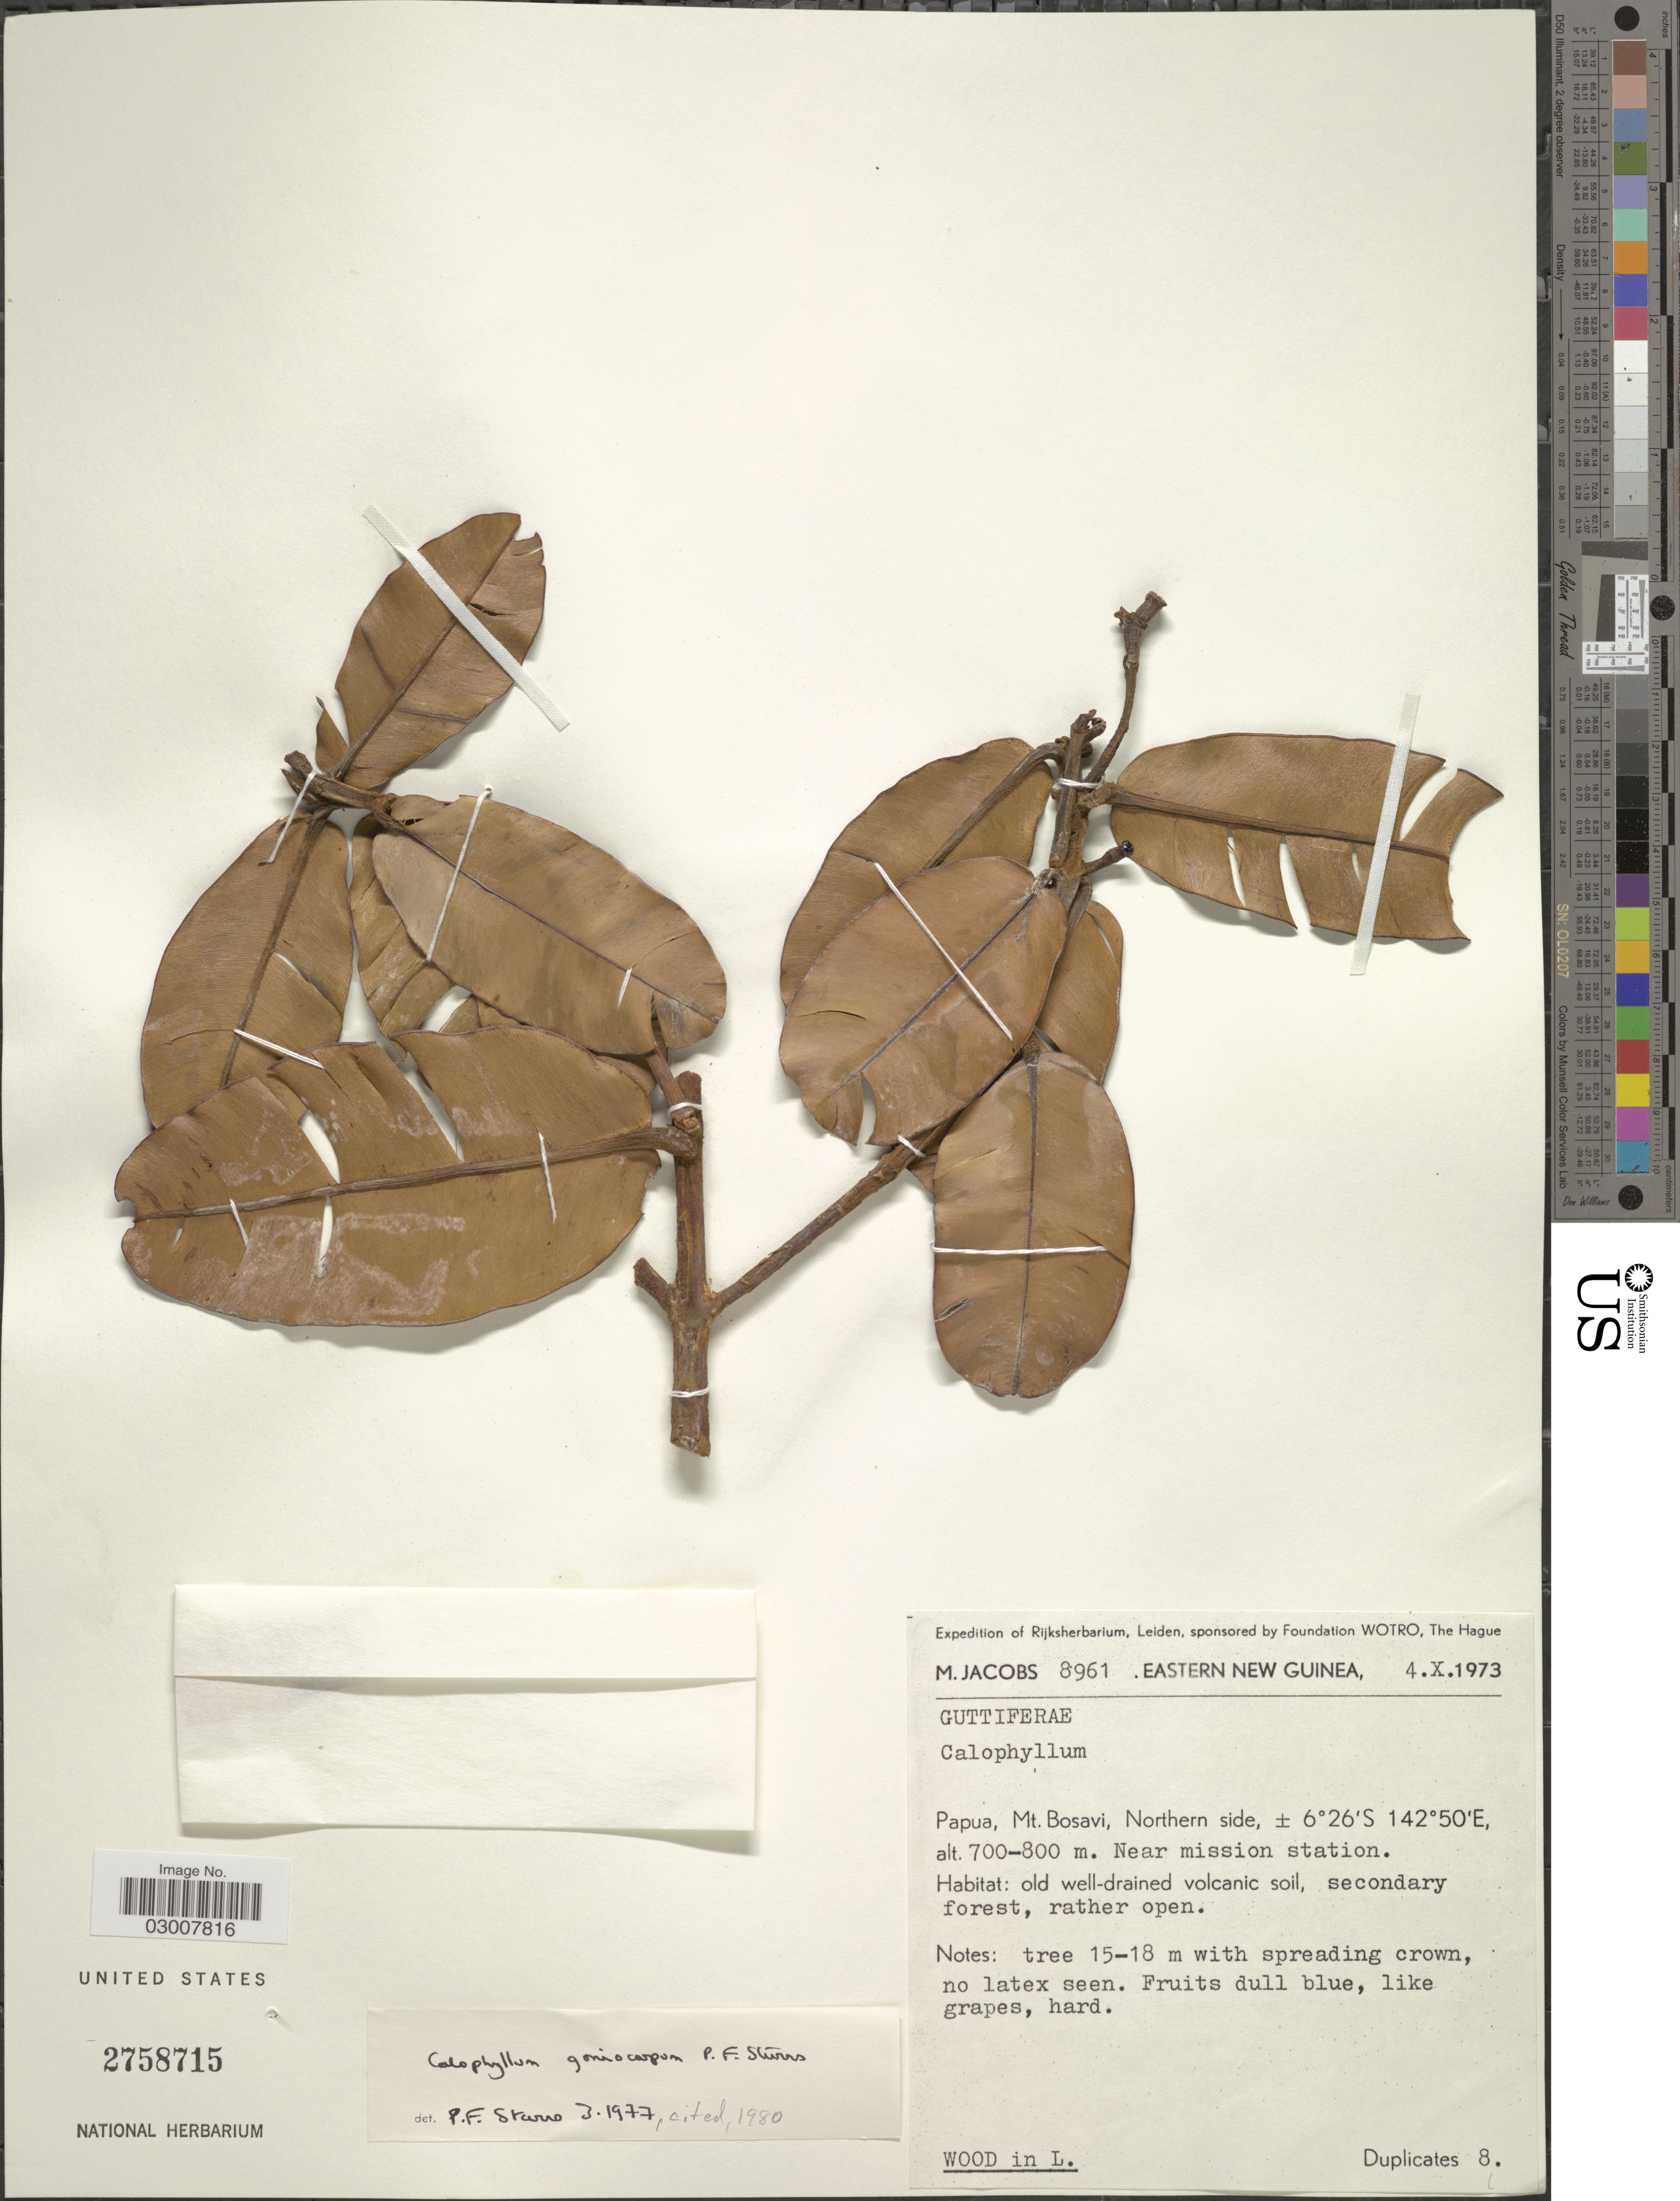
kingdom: Plantae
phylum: Tracheophyta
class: Magnoliopsida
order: Malpighiales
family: Calophyllaceae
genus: Calophyllum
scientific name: Calophyllum goniocarpum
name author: P.F. Stevens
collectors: M. Jacobs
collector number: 8961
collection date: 1973-10-04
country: Papua New Guinea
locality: Eastern New Guinea. Papua, Mt. Bosavi, Northern side. Near mission station.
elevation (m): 700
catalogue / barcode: US 2758715